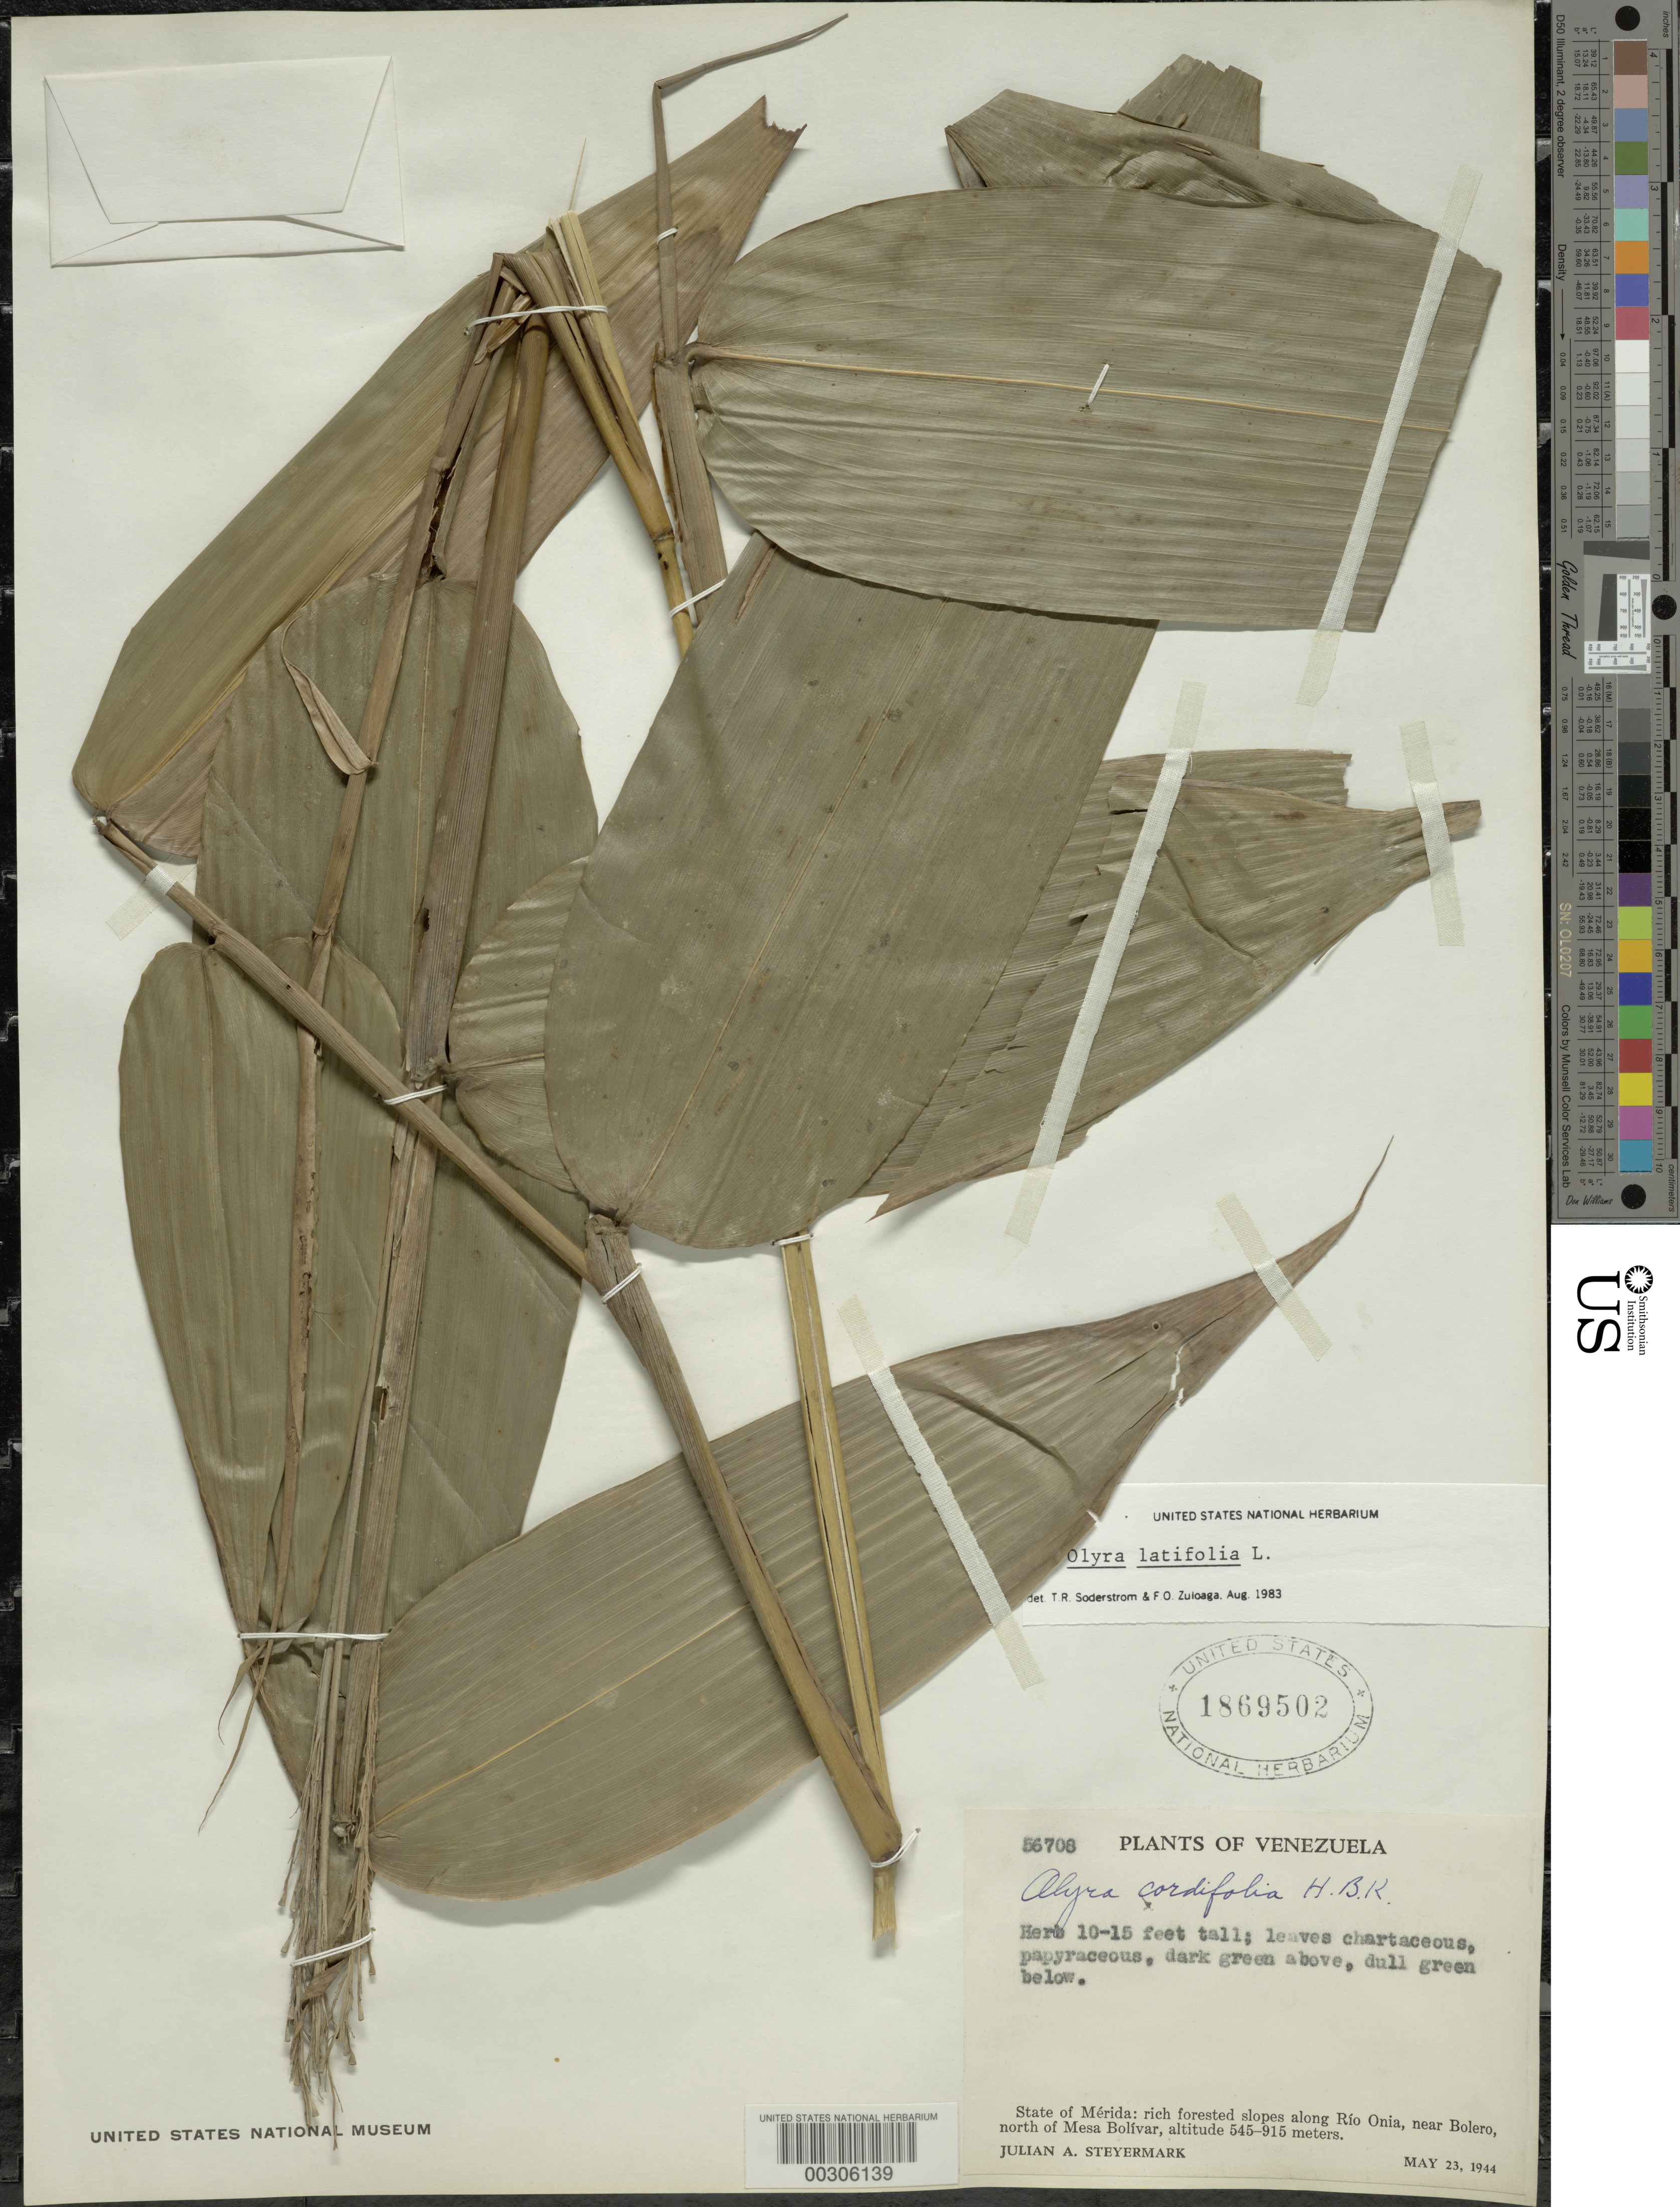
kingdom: Plantae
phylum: Tracheophyta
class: Liliopsida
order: Poales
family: Poaceae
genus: Olyra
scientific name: Olyra latifolia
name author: L.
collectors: J. Steyermark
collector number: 56708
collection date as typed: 23 May 1944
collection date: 1944-05-23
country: Venezuela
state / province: Mérida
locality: Rio onia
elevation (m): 545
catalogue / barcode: US 1869502